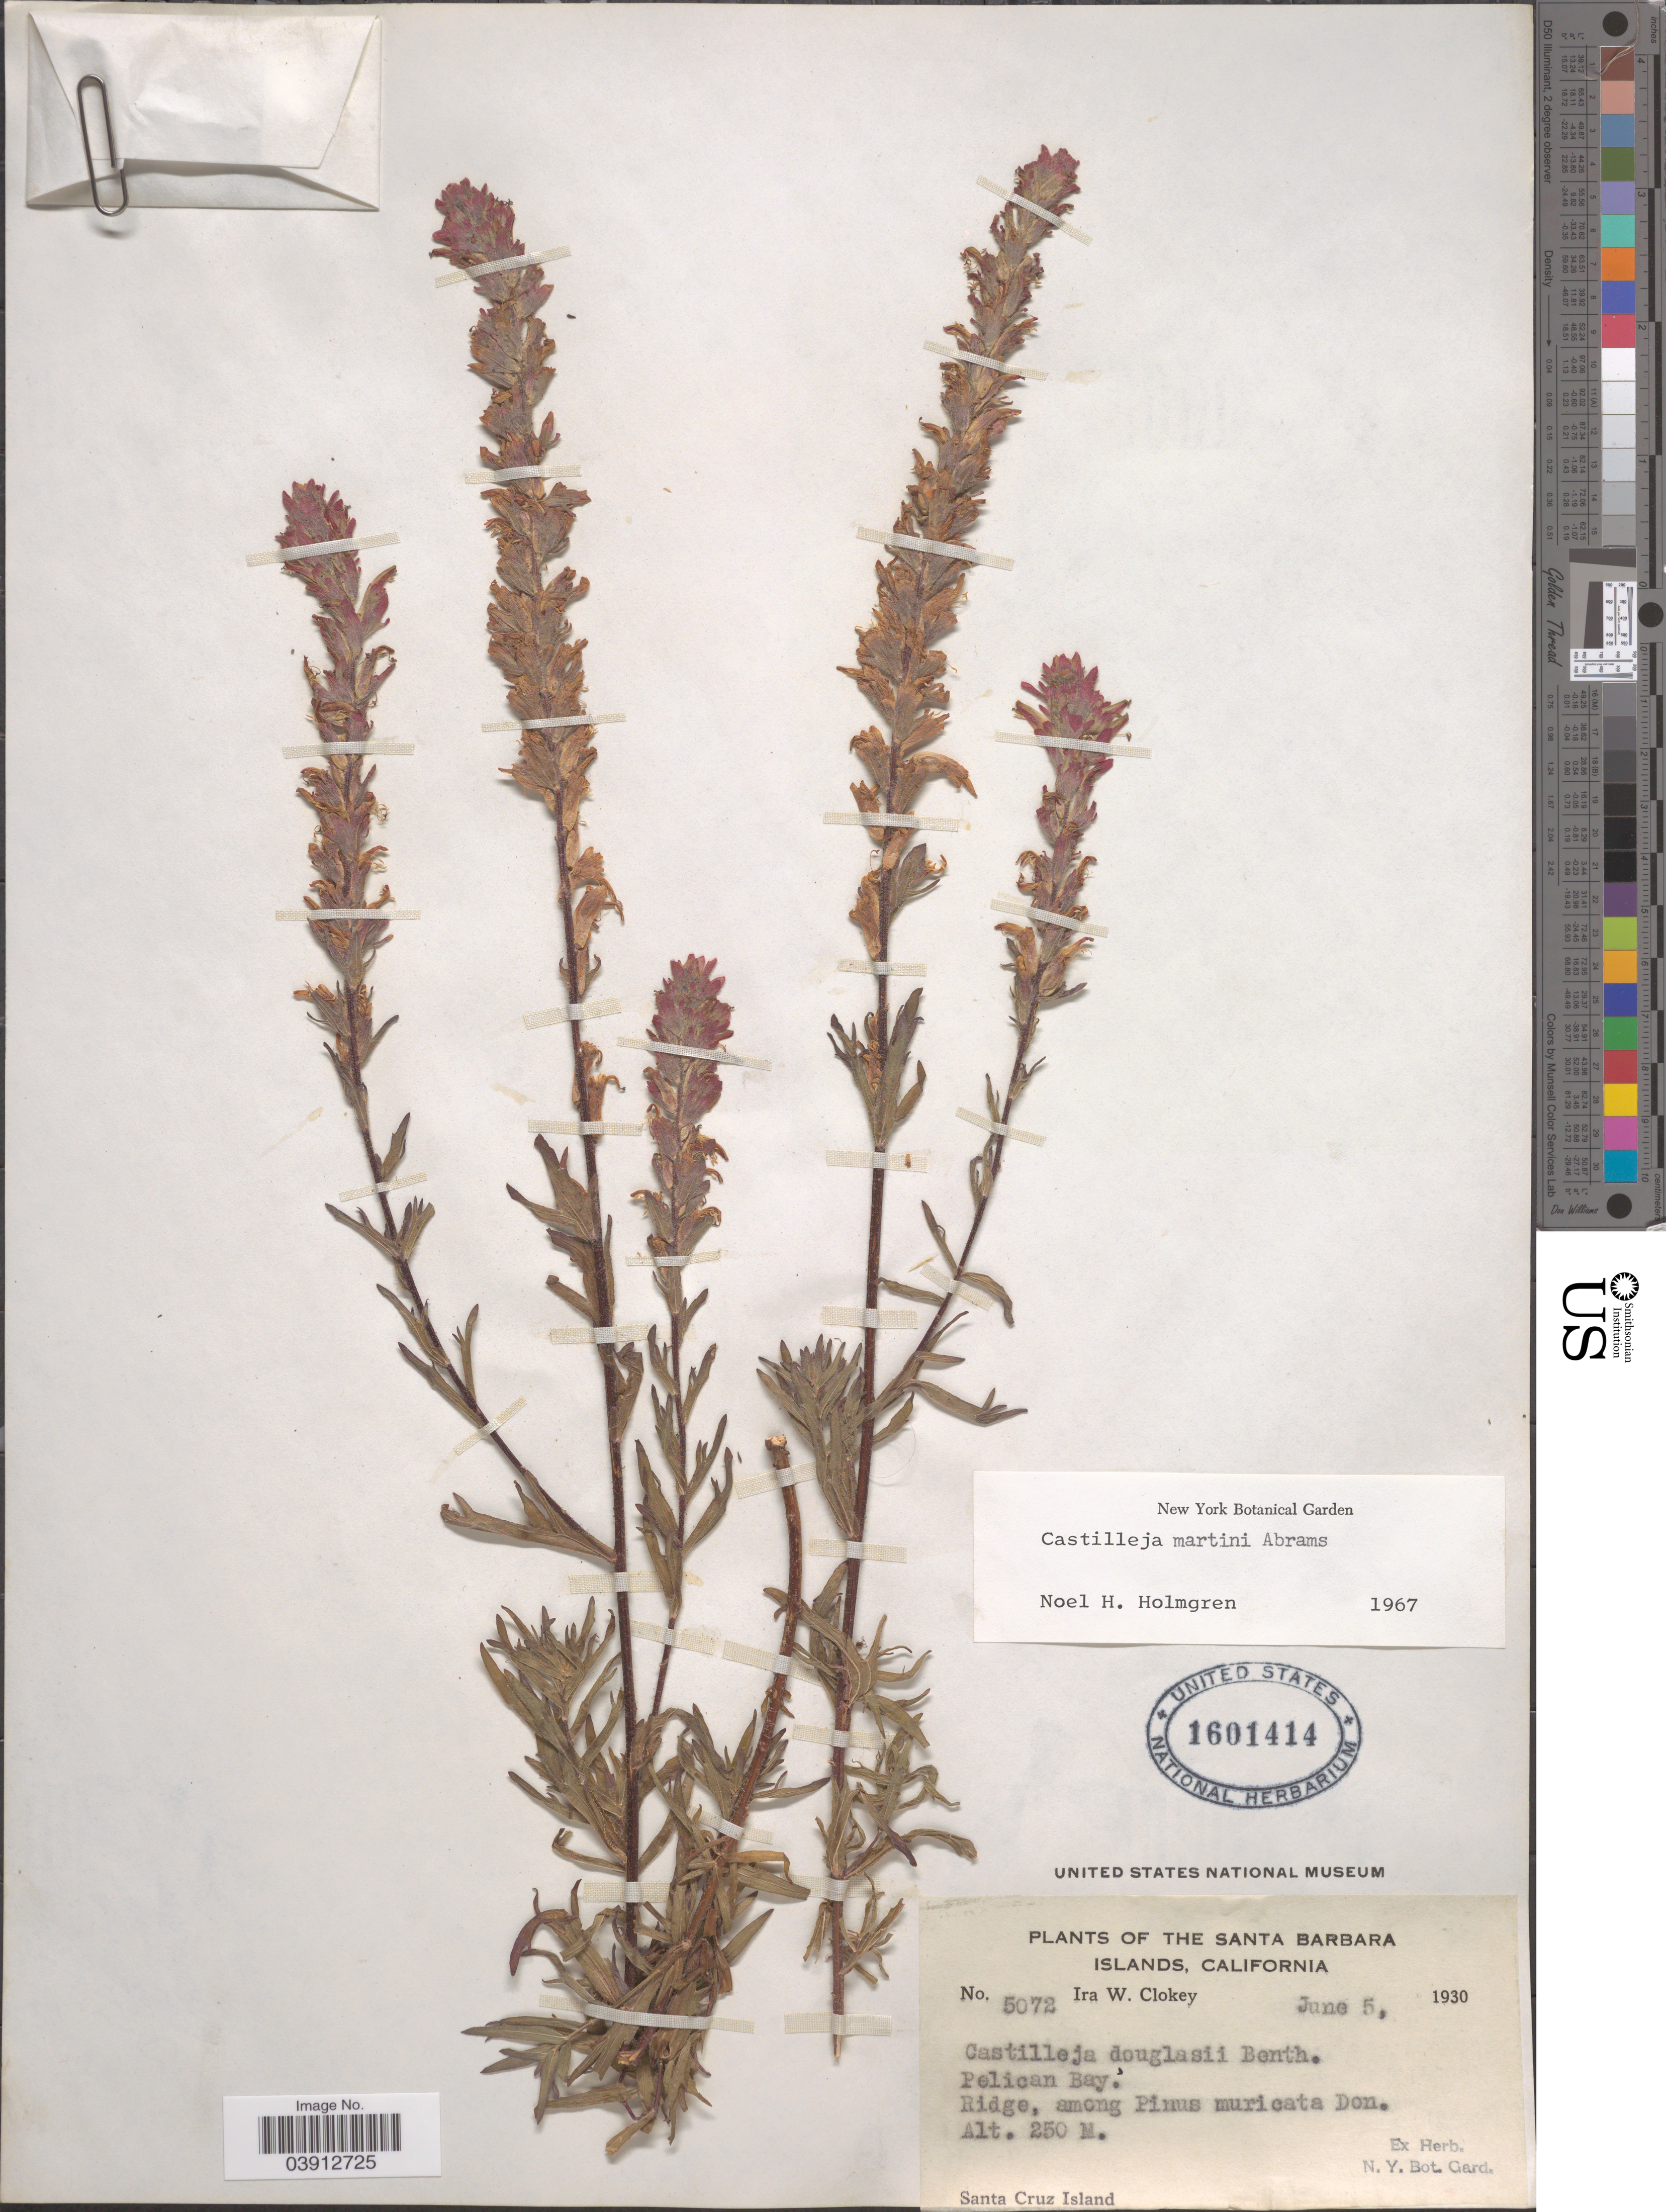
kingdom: Plantae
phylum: Tracheophyta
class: Magnoliopsida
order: Lamiales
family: Orobanchaceae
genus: Castilleja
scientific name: Castilleja martinii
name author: Abrams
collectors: I. W. Clokey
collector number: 5072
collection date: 1930-06-05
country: United States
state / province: California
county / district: Santa Barbara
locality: The Santa Barbara Islands. Pelican Bay. Santa Cruz Island.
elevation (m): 250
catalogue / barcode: US 1601414